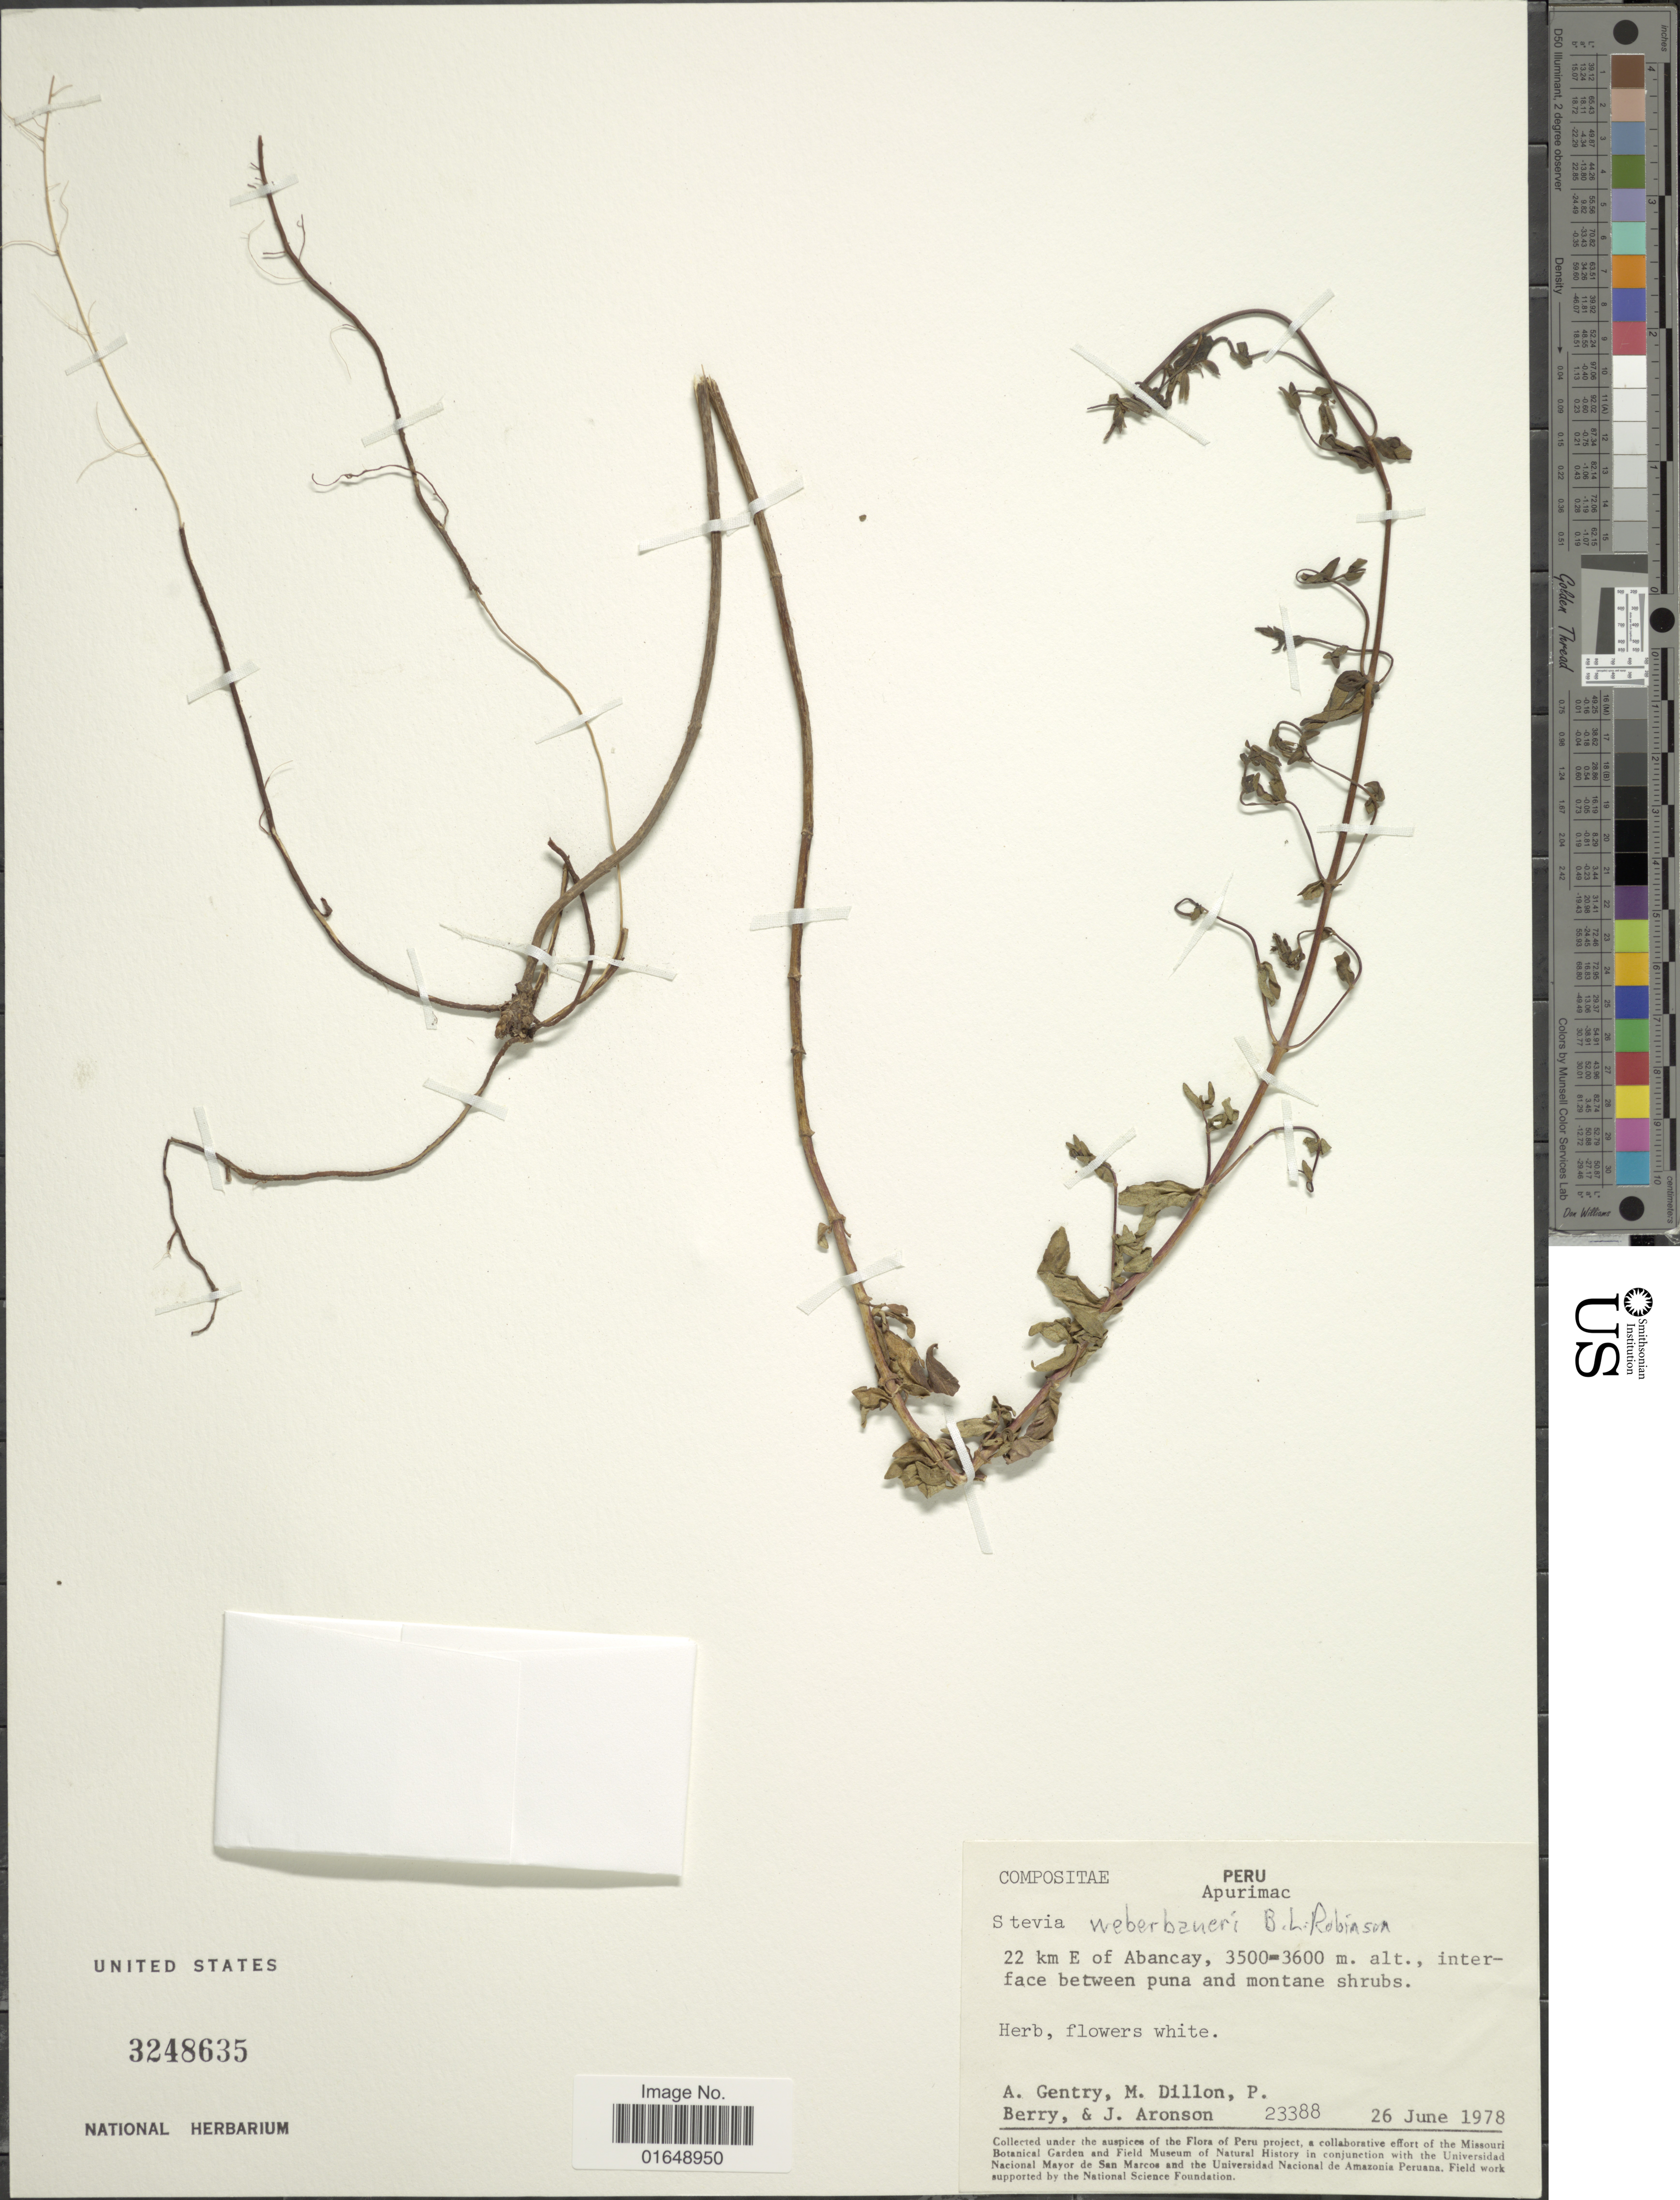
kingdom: Plantae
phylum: Tracheophyta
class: Magnoliopsida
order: Asterales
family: Asteraceae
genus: Stevia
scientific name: Stevia weberbaueri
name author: B.L. Rob.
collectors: A. H. Gentry, M. O. Dillon, P. Berry & J. Aronson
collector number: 23388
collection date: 1978-06-26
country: Peru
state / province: Apurímac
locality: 22 km E of Abancay, interface between puna and montane shrubs.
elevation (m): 3500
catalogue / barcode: US 3248635